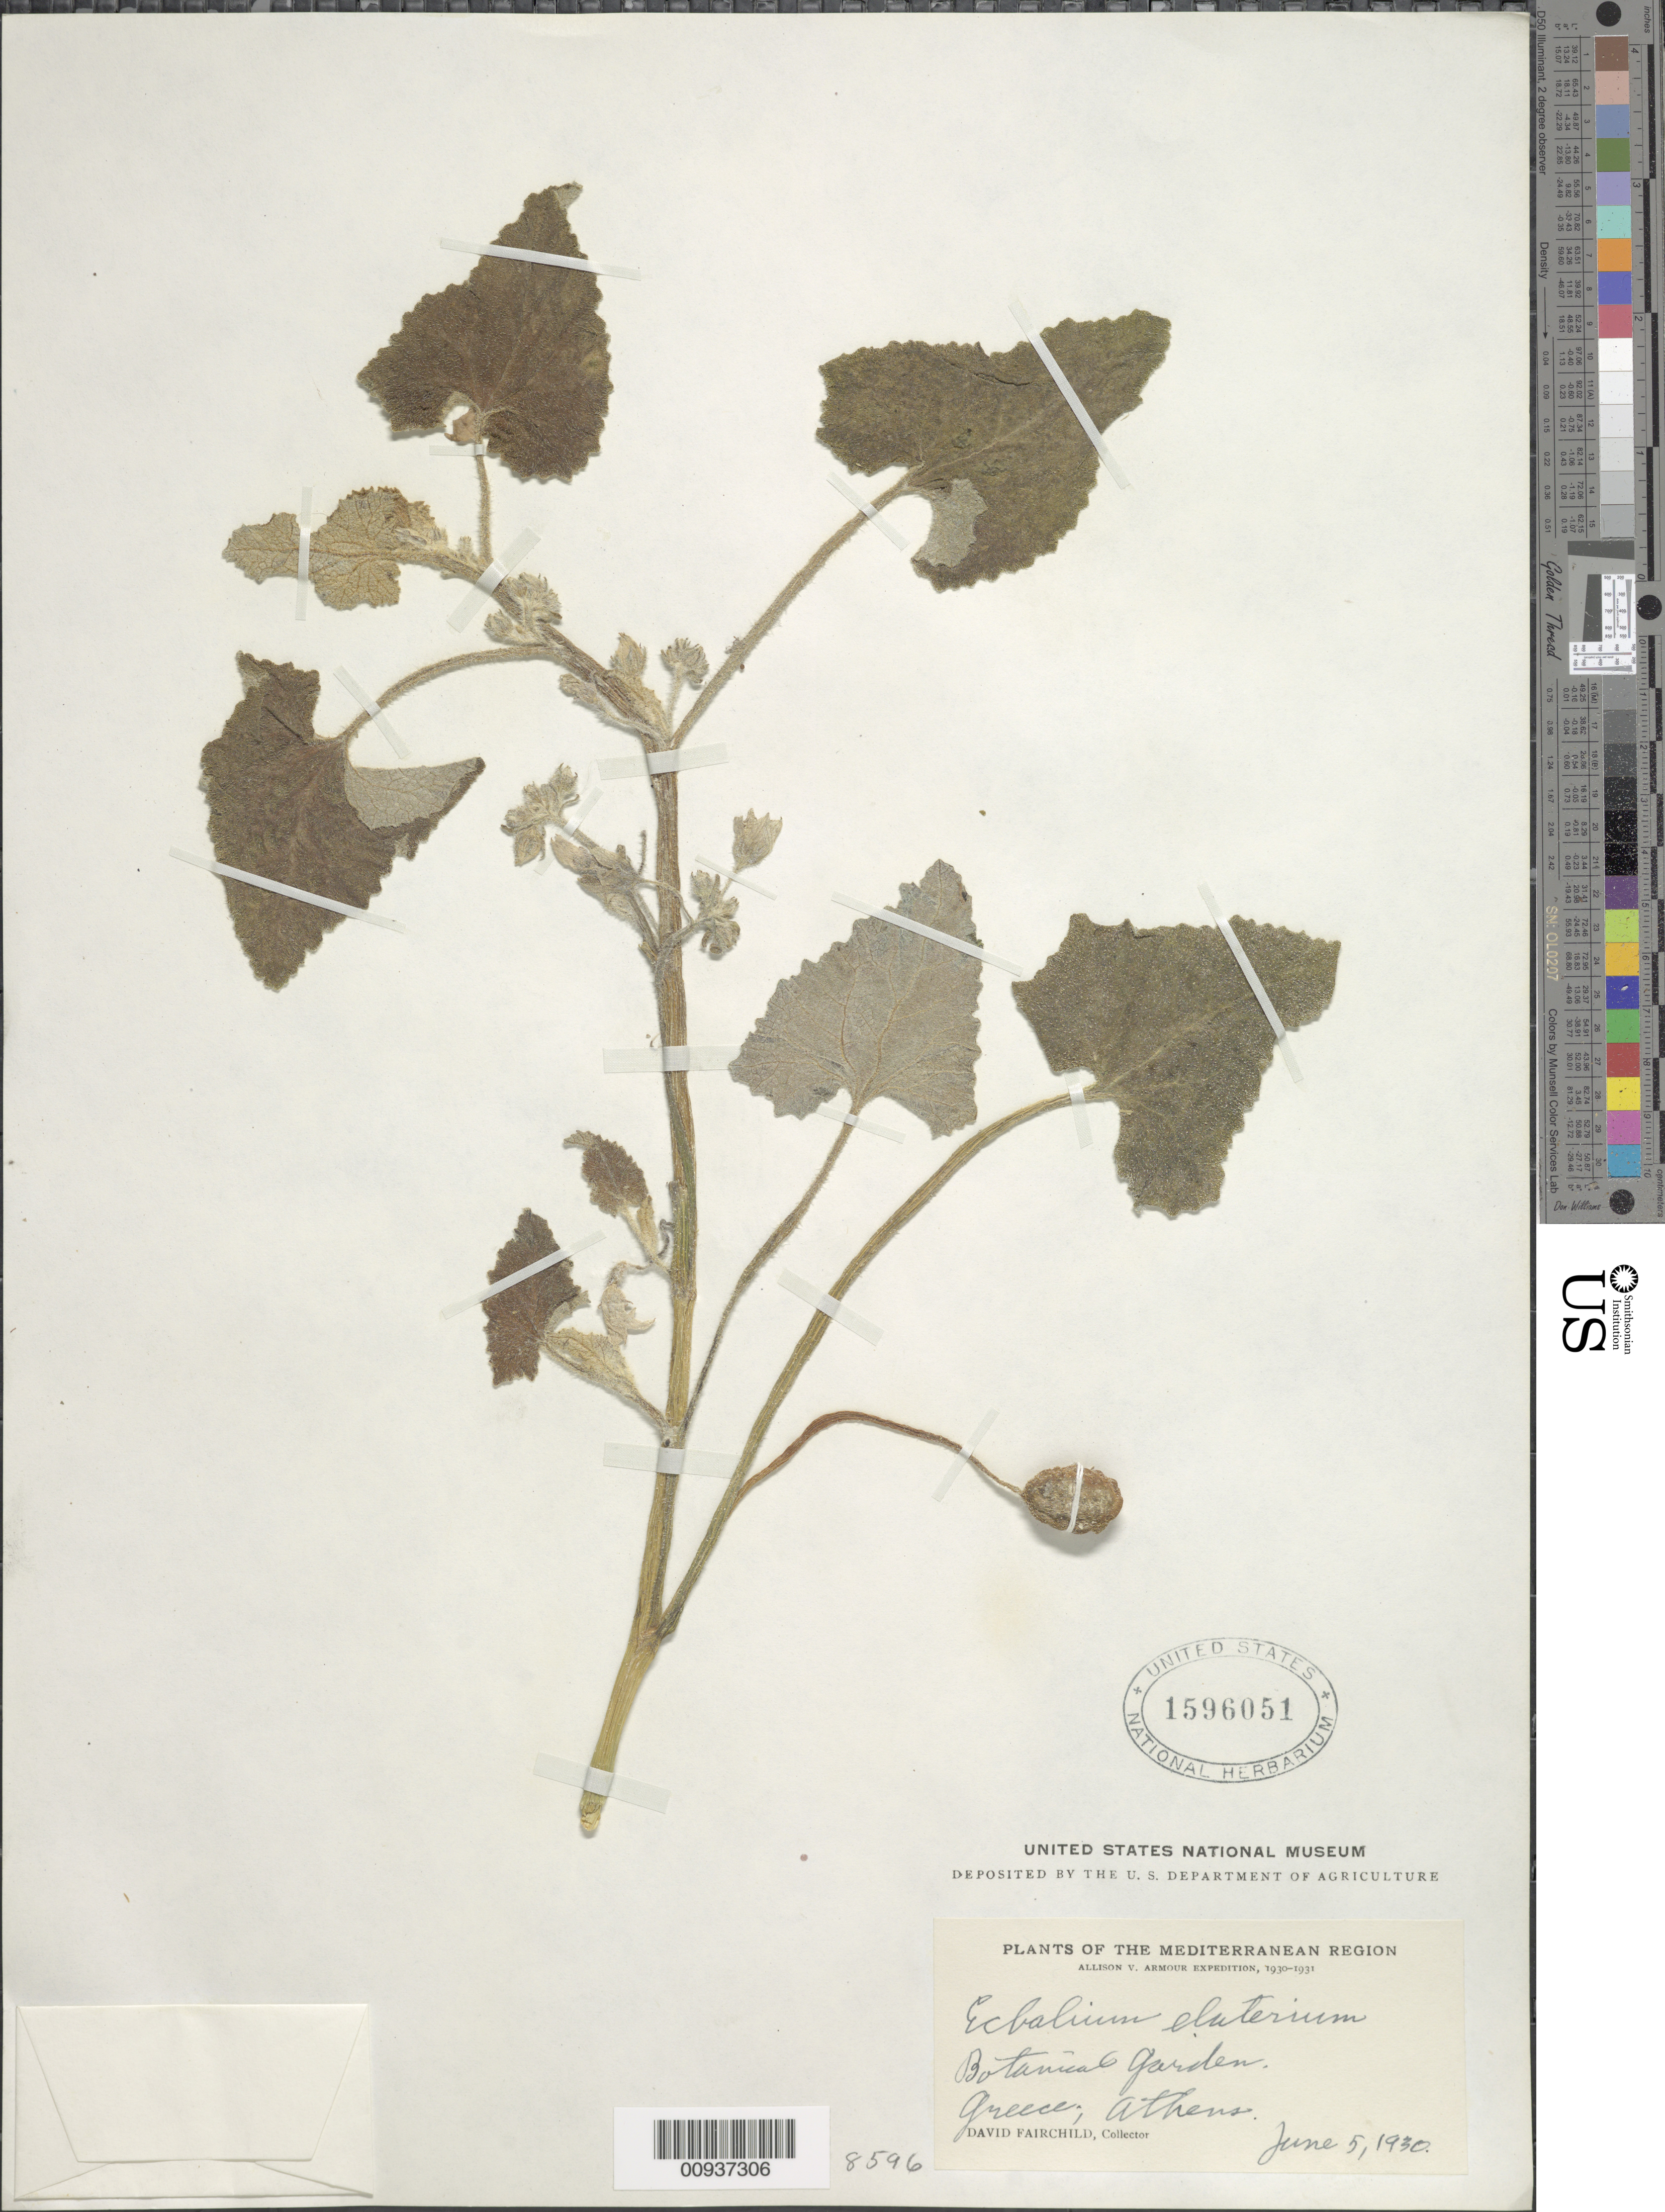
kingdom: Plantae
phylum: Tracheophyta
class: Magnoliopsida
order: Cucurbitales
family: Cucurbitaceae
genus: Ecballium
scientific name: Ecballium elaterium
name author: (L.) A. Rich.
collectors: D. Fairchild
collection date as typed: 05 Jun 1930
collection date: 1930-06-05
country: Greece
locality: Botanical garden; Greece, Athens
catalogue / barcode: US 1596051